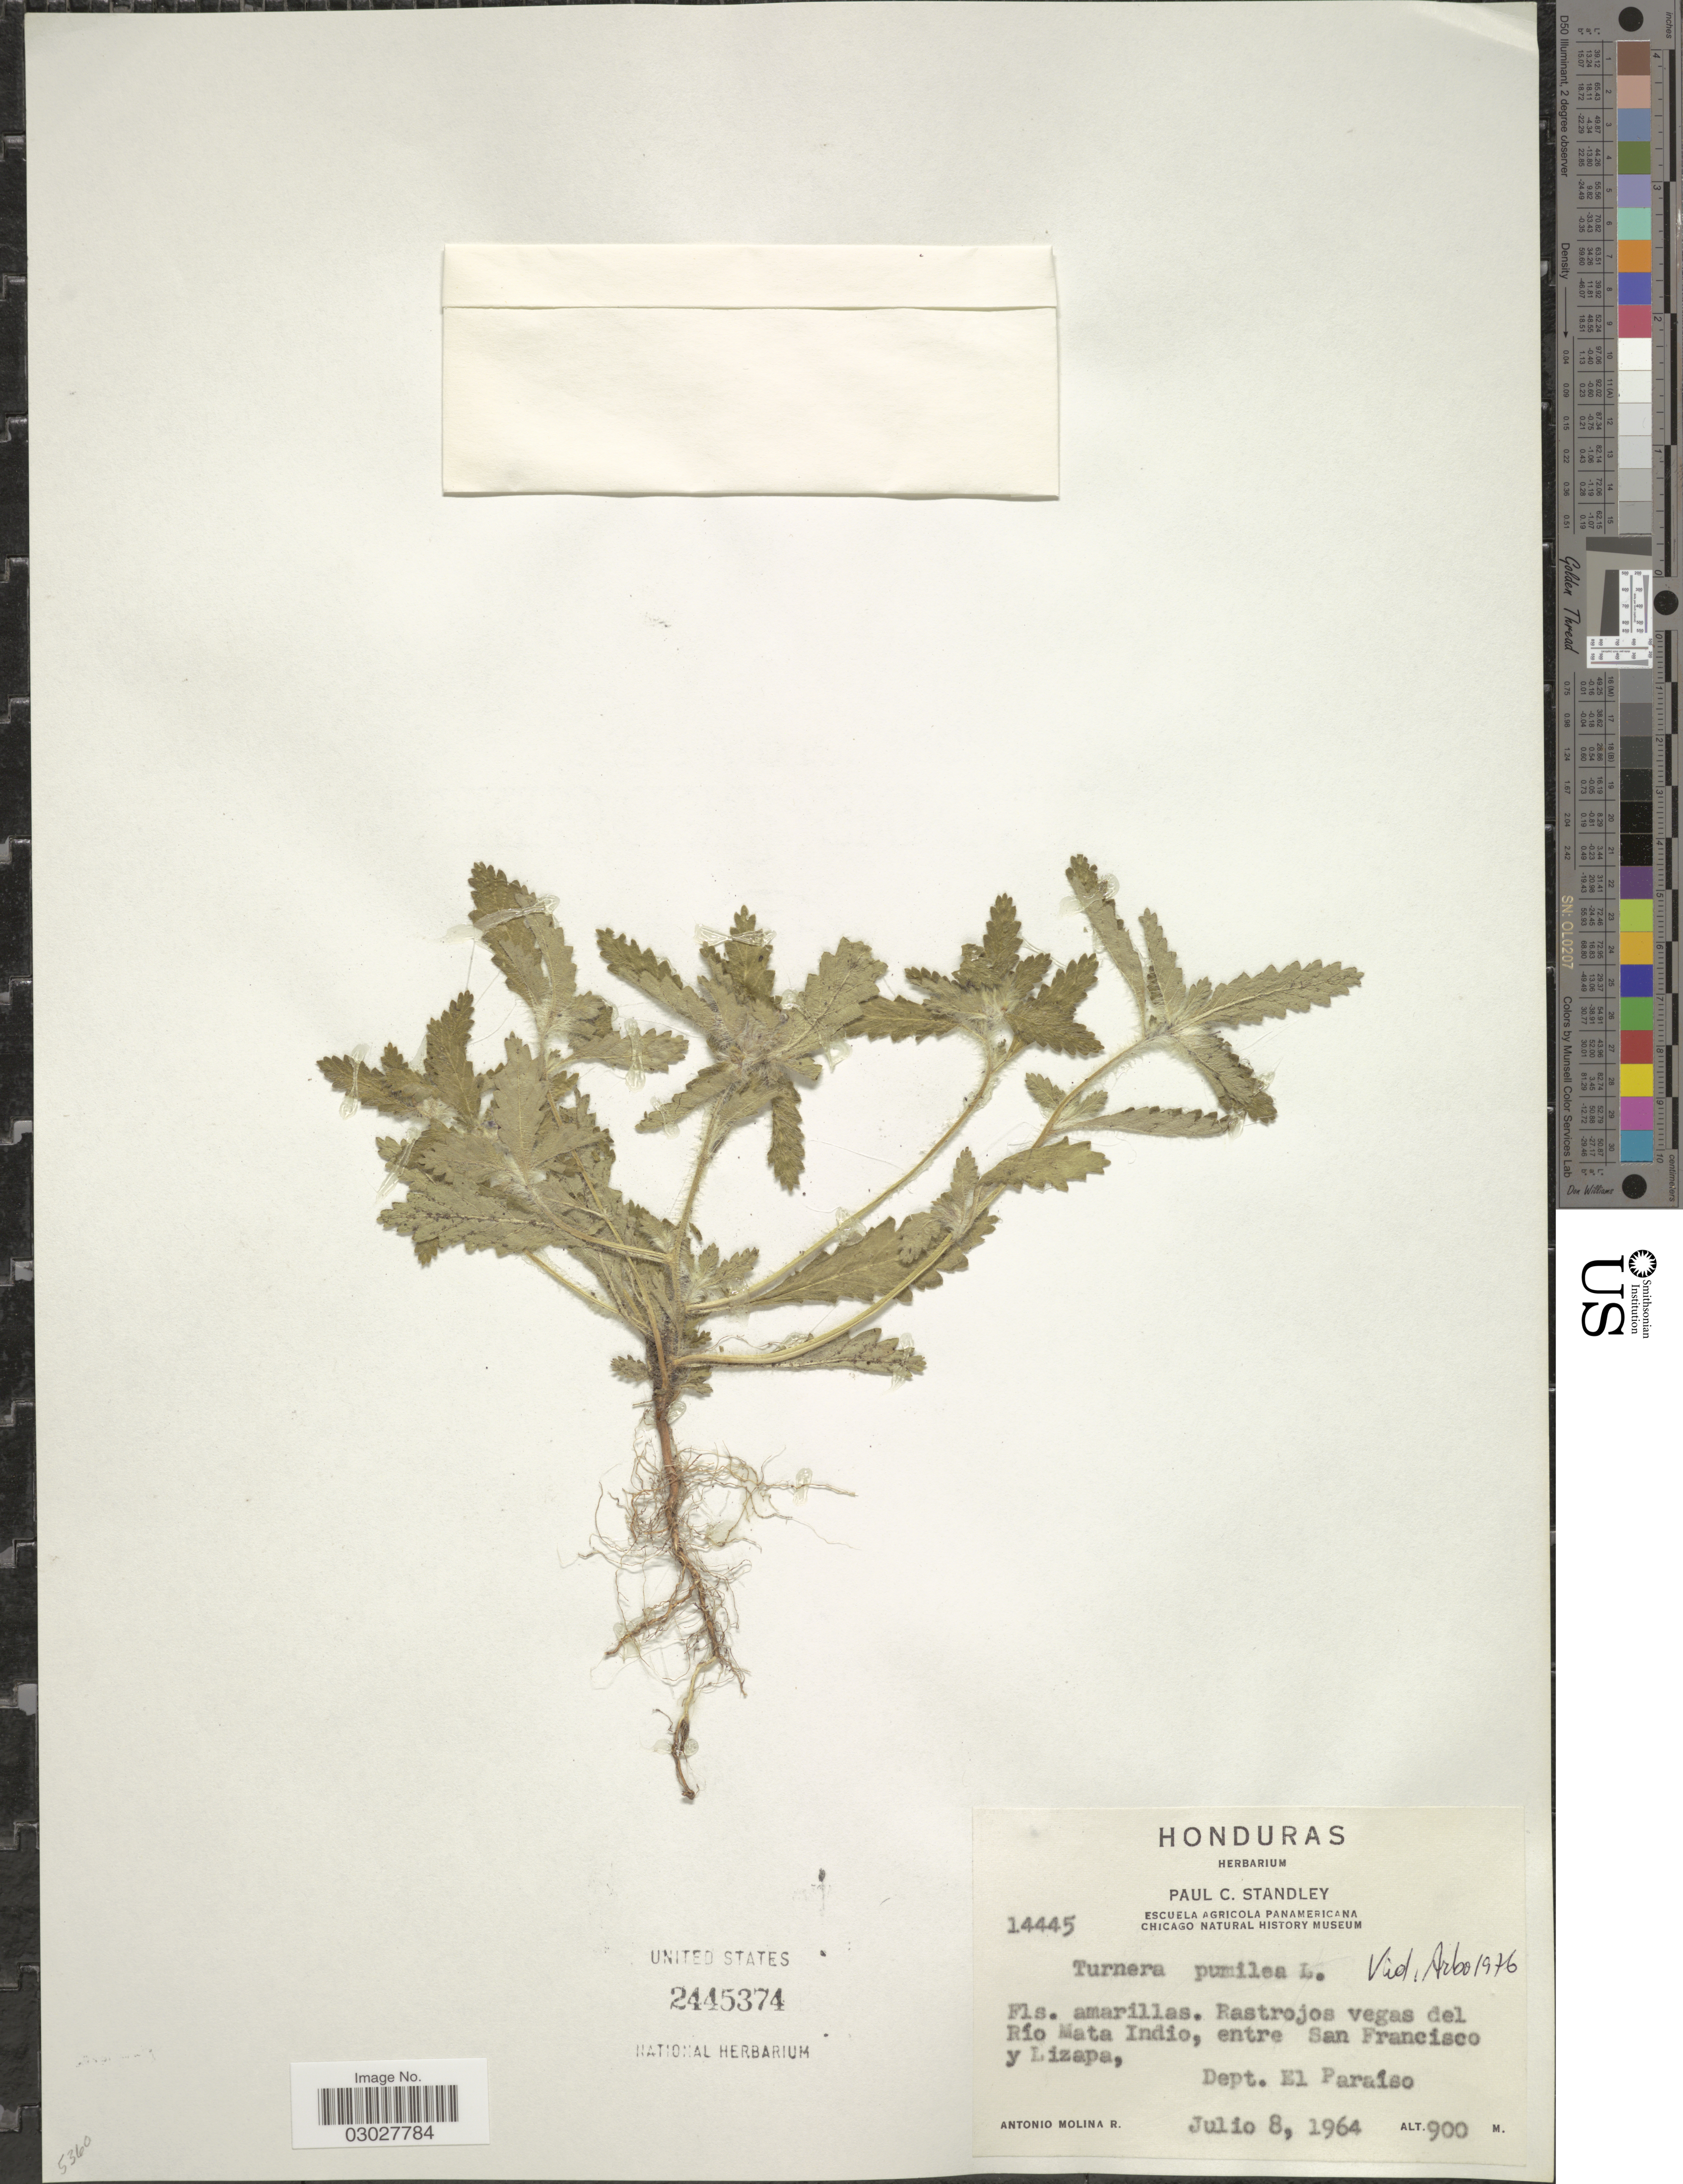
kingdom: Plantae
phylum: Tracheophyta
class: Magnoliopsida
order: Malpighiales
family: Turneraceae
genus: Turnera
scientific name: Turnera pumilea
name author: L.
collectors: A. Molina R.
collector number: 14445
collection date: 1964-07-08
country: Honduras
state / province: El Paraíso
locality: Rastrojos vegas del Río Mata Indio, entre San Francisco y Lizapa, Dept. El Paraíso.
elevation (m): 900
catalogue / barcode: US 2445374